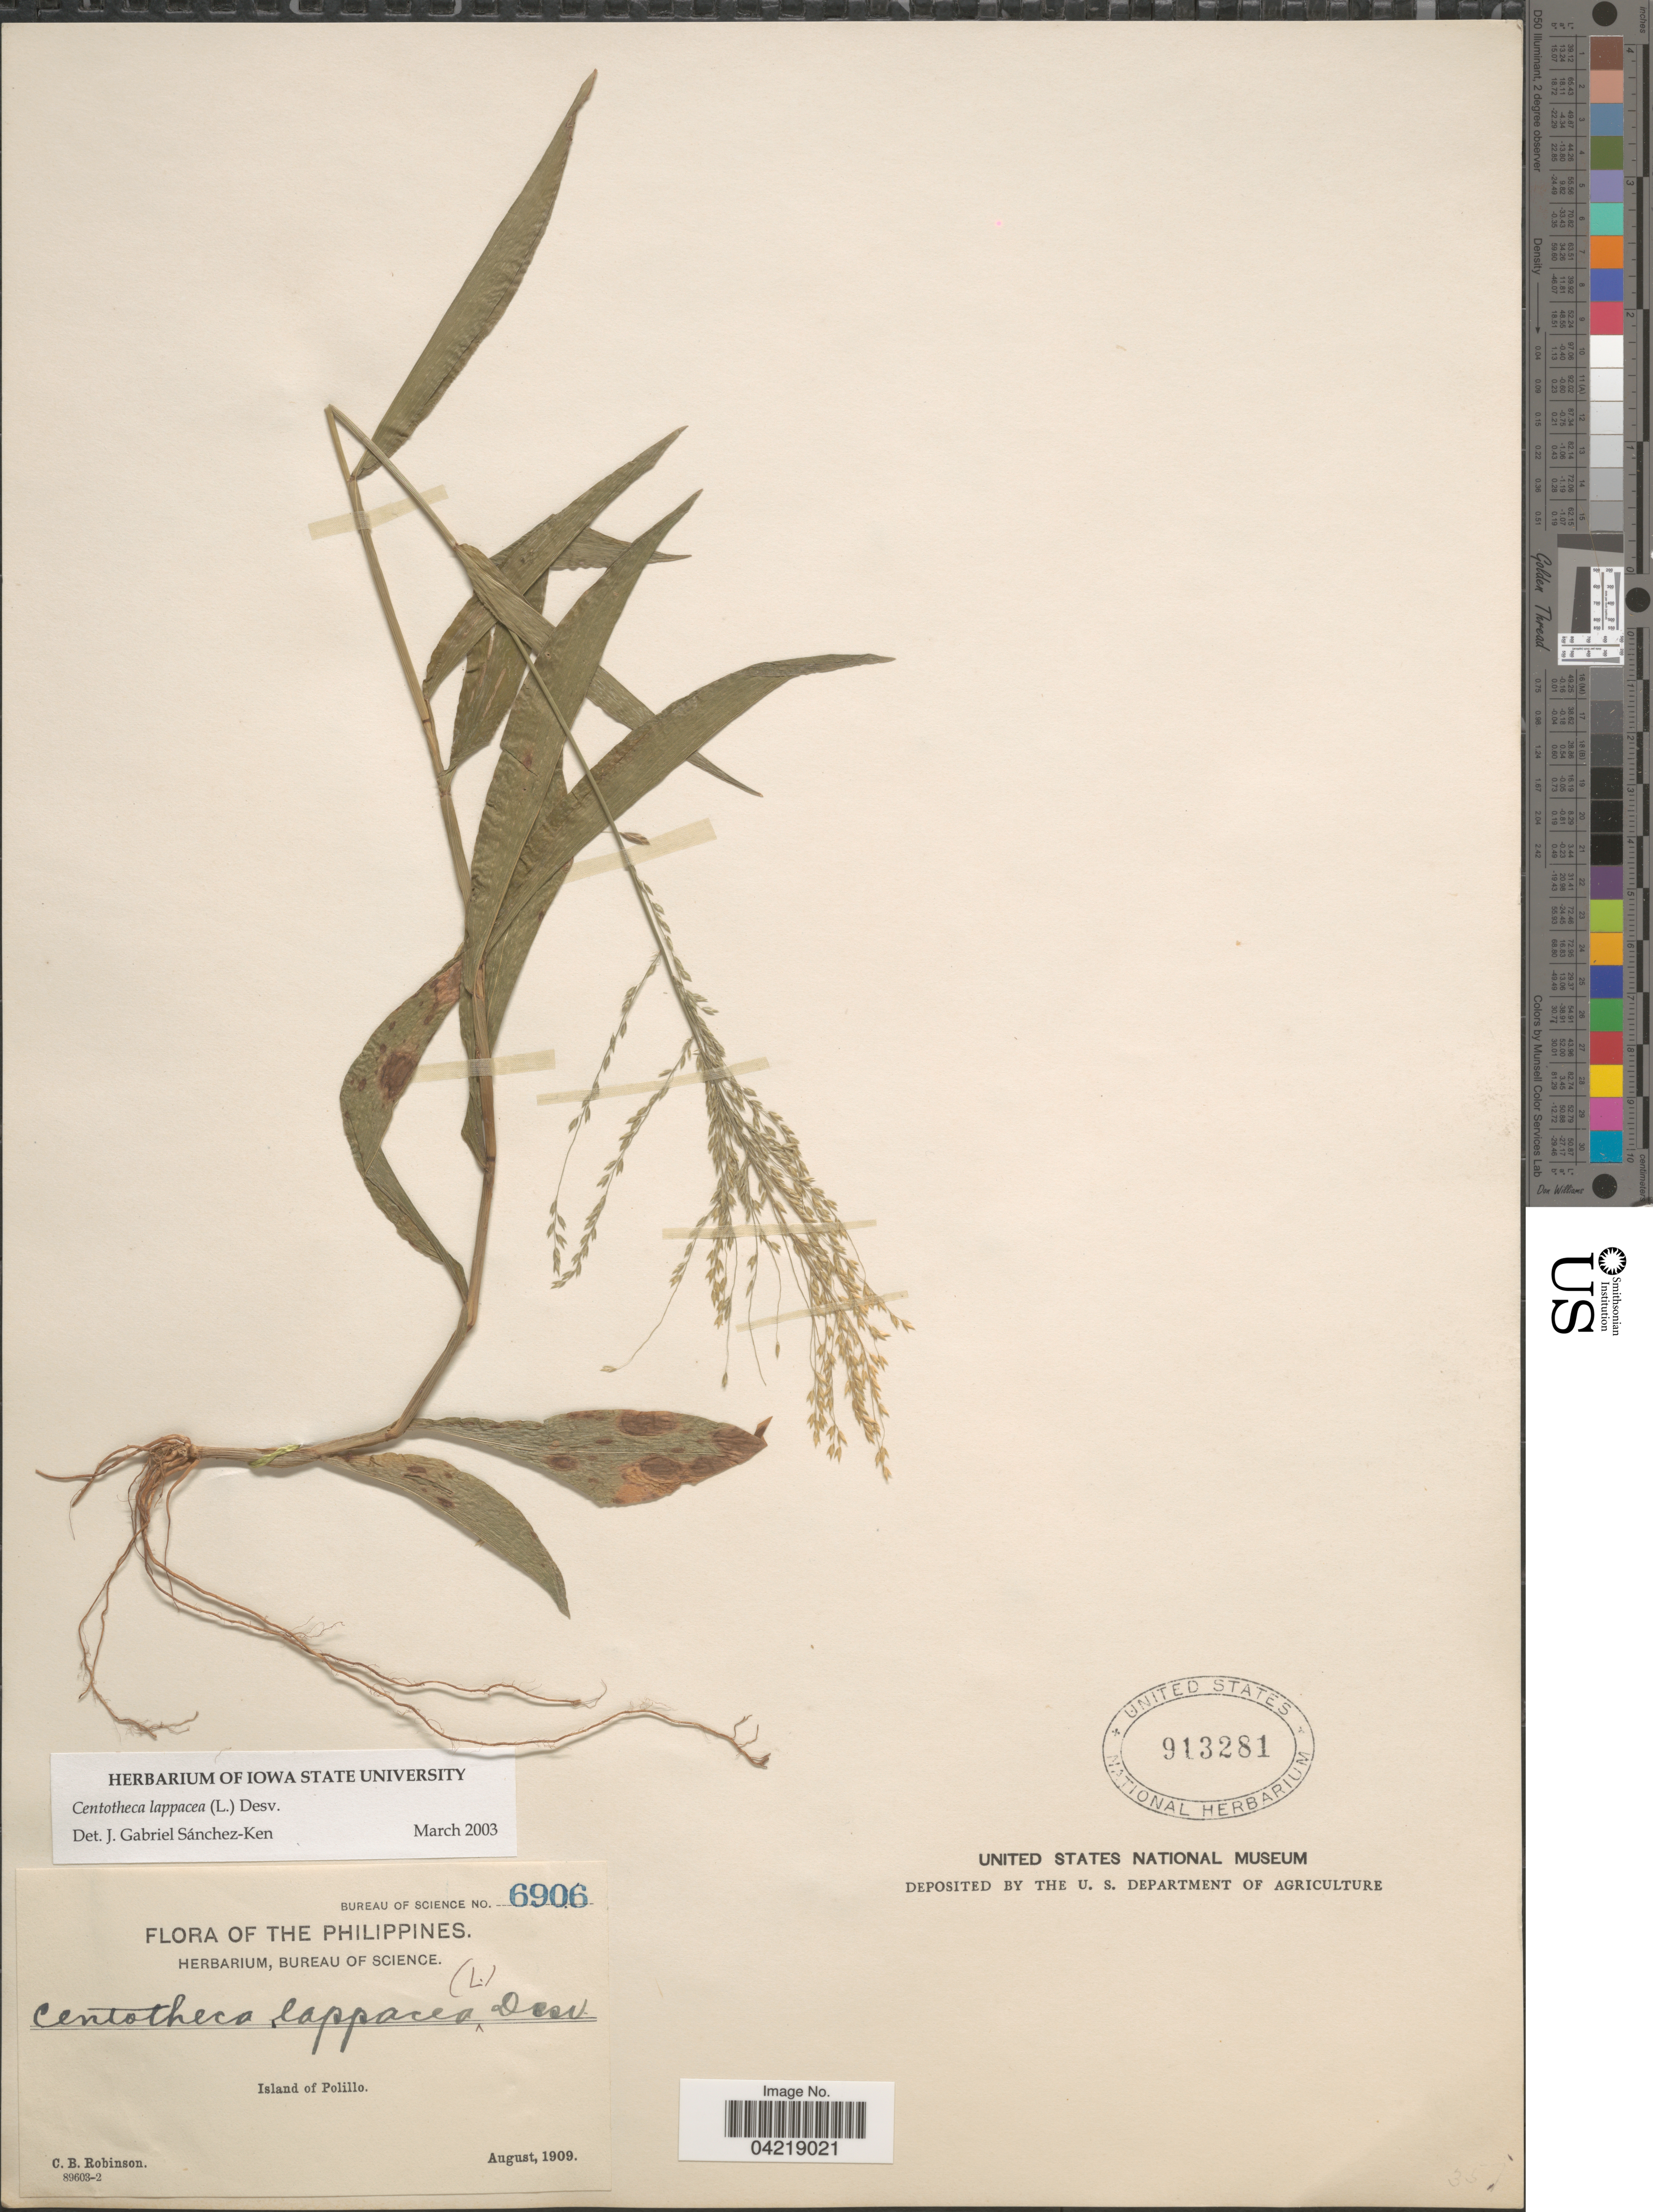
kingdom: Plantae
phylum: Tracheophyta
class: Liliopsida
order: Poales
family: Poaceae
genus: Centotheca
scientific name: Centotheca lappacea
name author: (L.) Desv.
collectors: C. Robinson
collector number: Bureau of Science 6906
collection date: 1909-08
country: Philippines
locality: Island of Polillo.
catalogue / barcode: US 913281